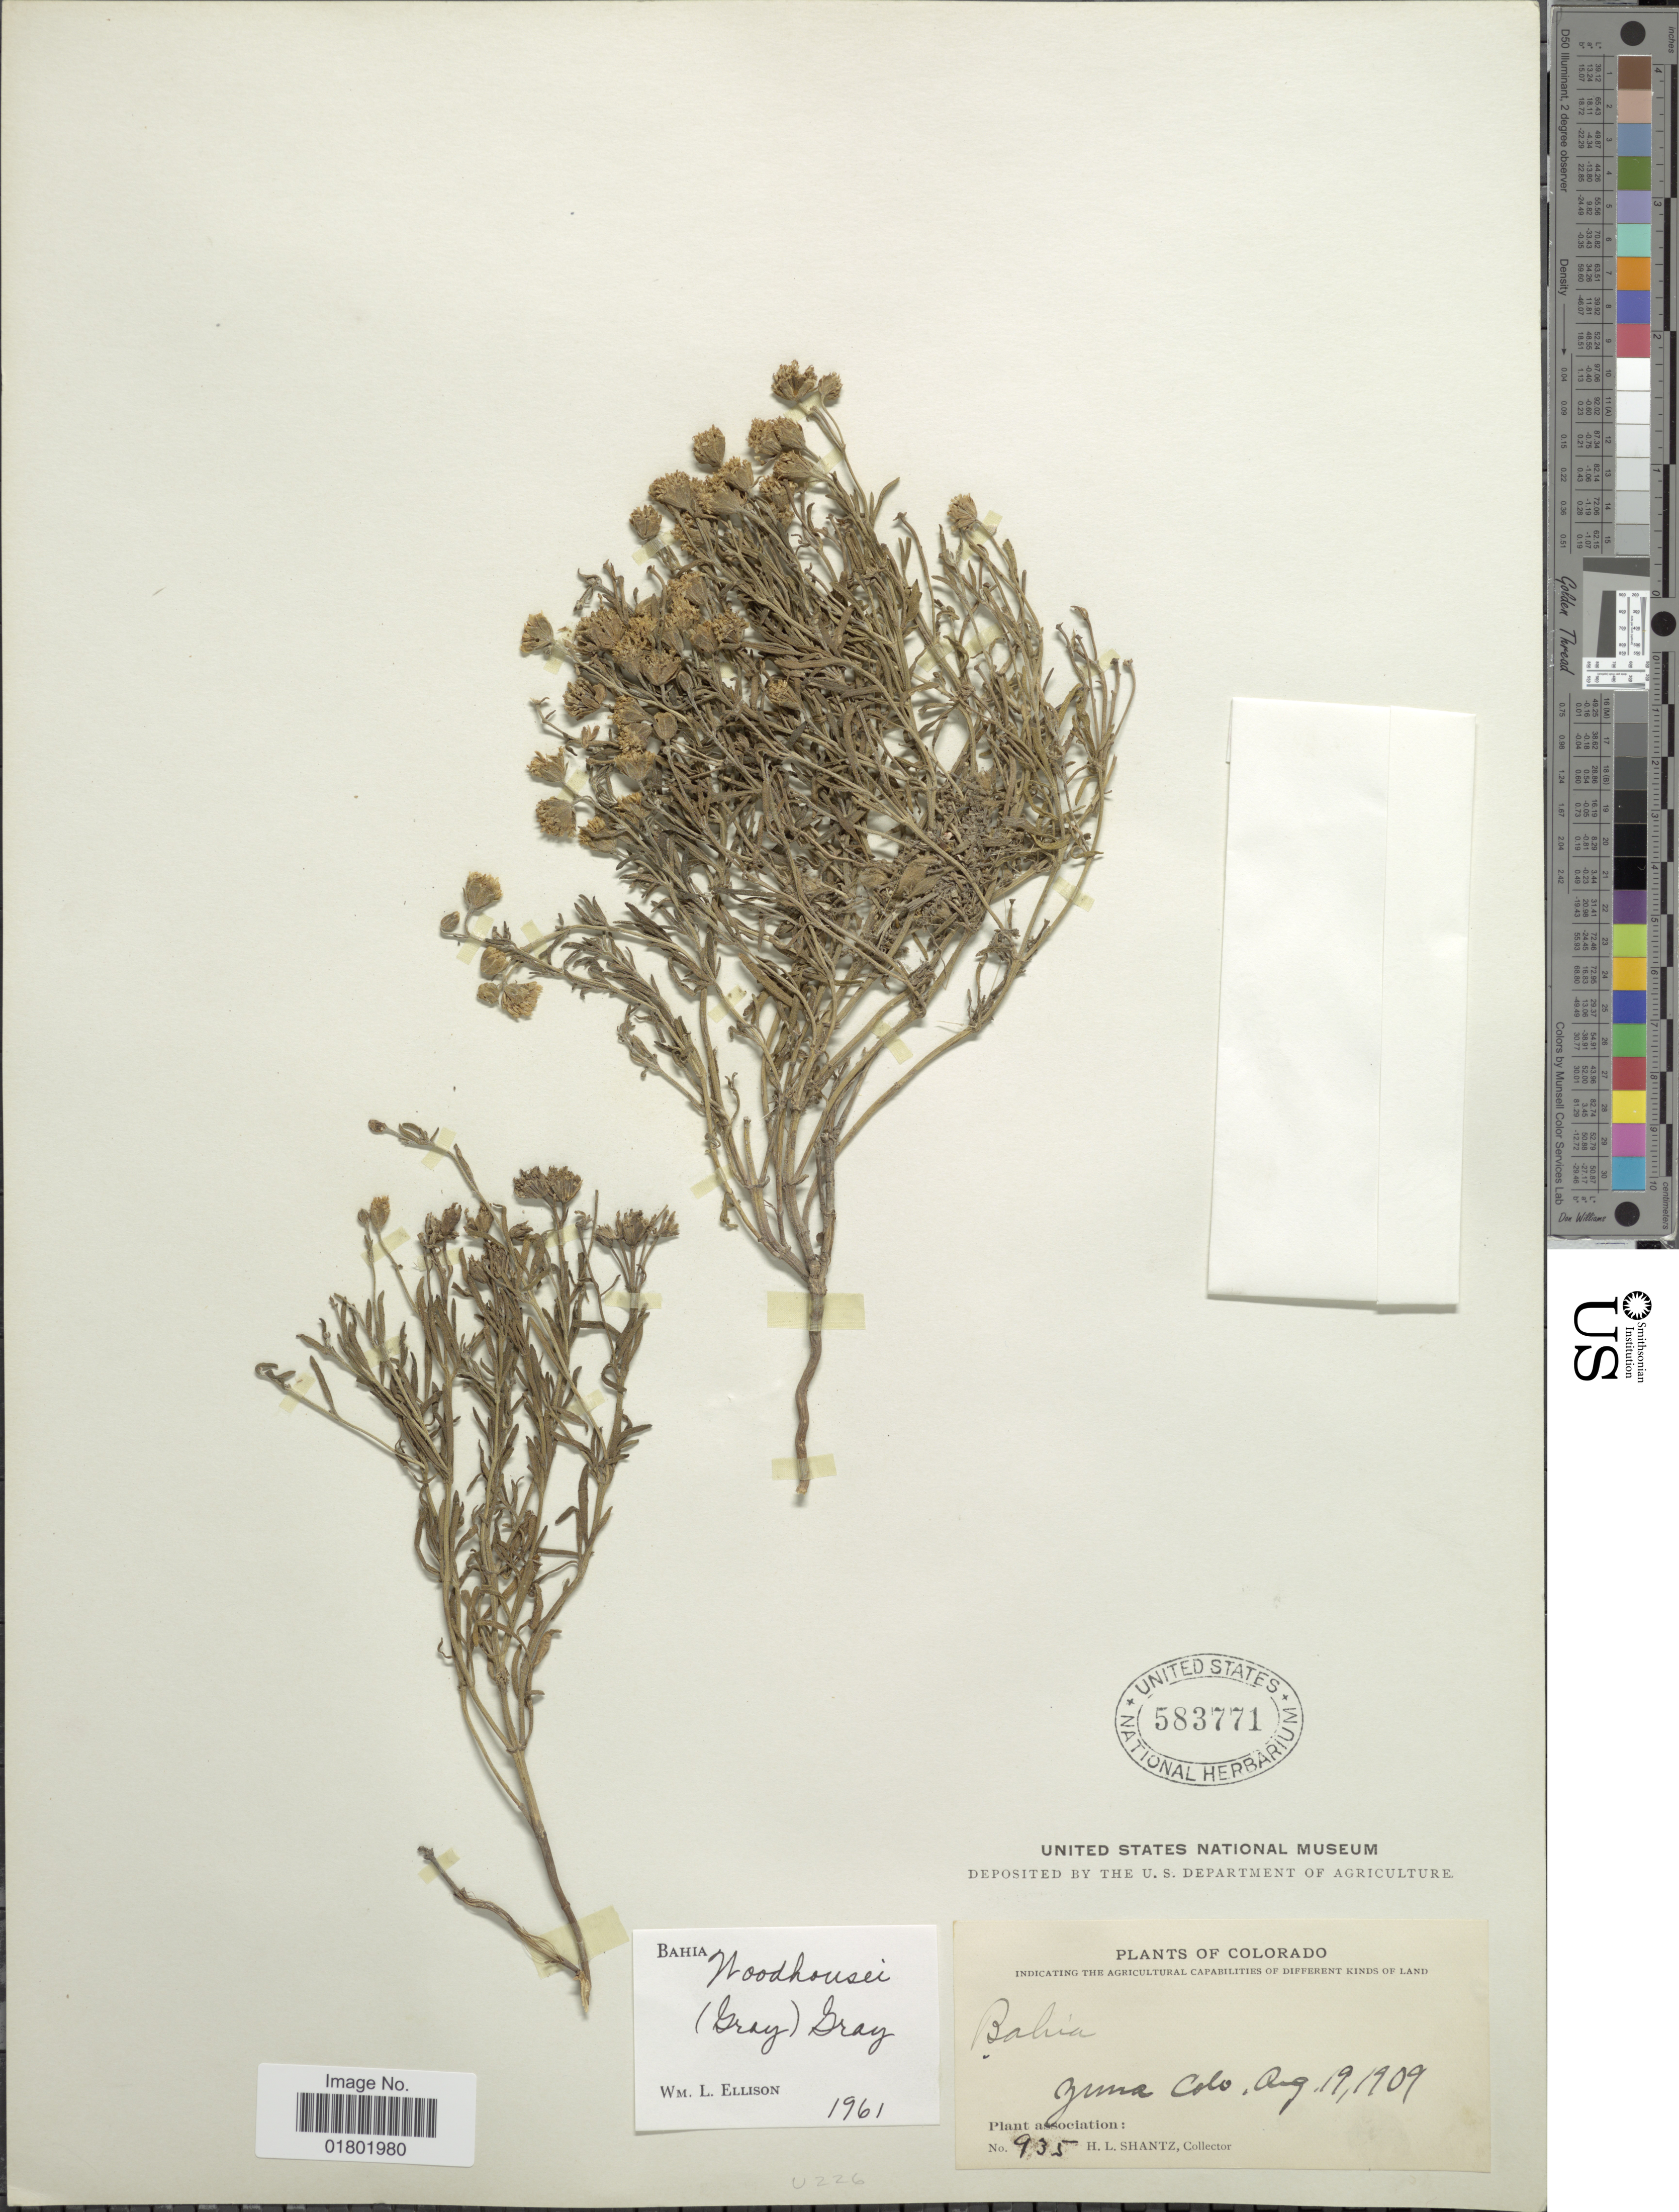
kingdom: Plantae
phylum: Tracheophyta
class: Magnoliopsida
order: Asterales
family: Asteraceae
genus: Bahia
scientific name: Bahia woodhousei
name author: A. Gray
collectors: H. Shantz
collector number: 935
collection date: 1909-08-19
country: United States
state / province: Colorado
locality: Yuma Colo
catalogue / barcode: US 583771